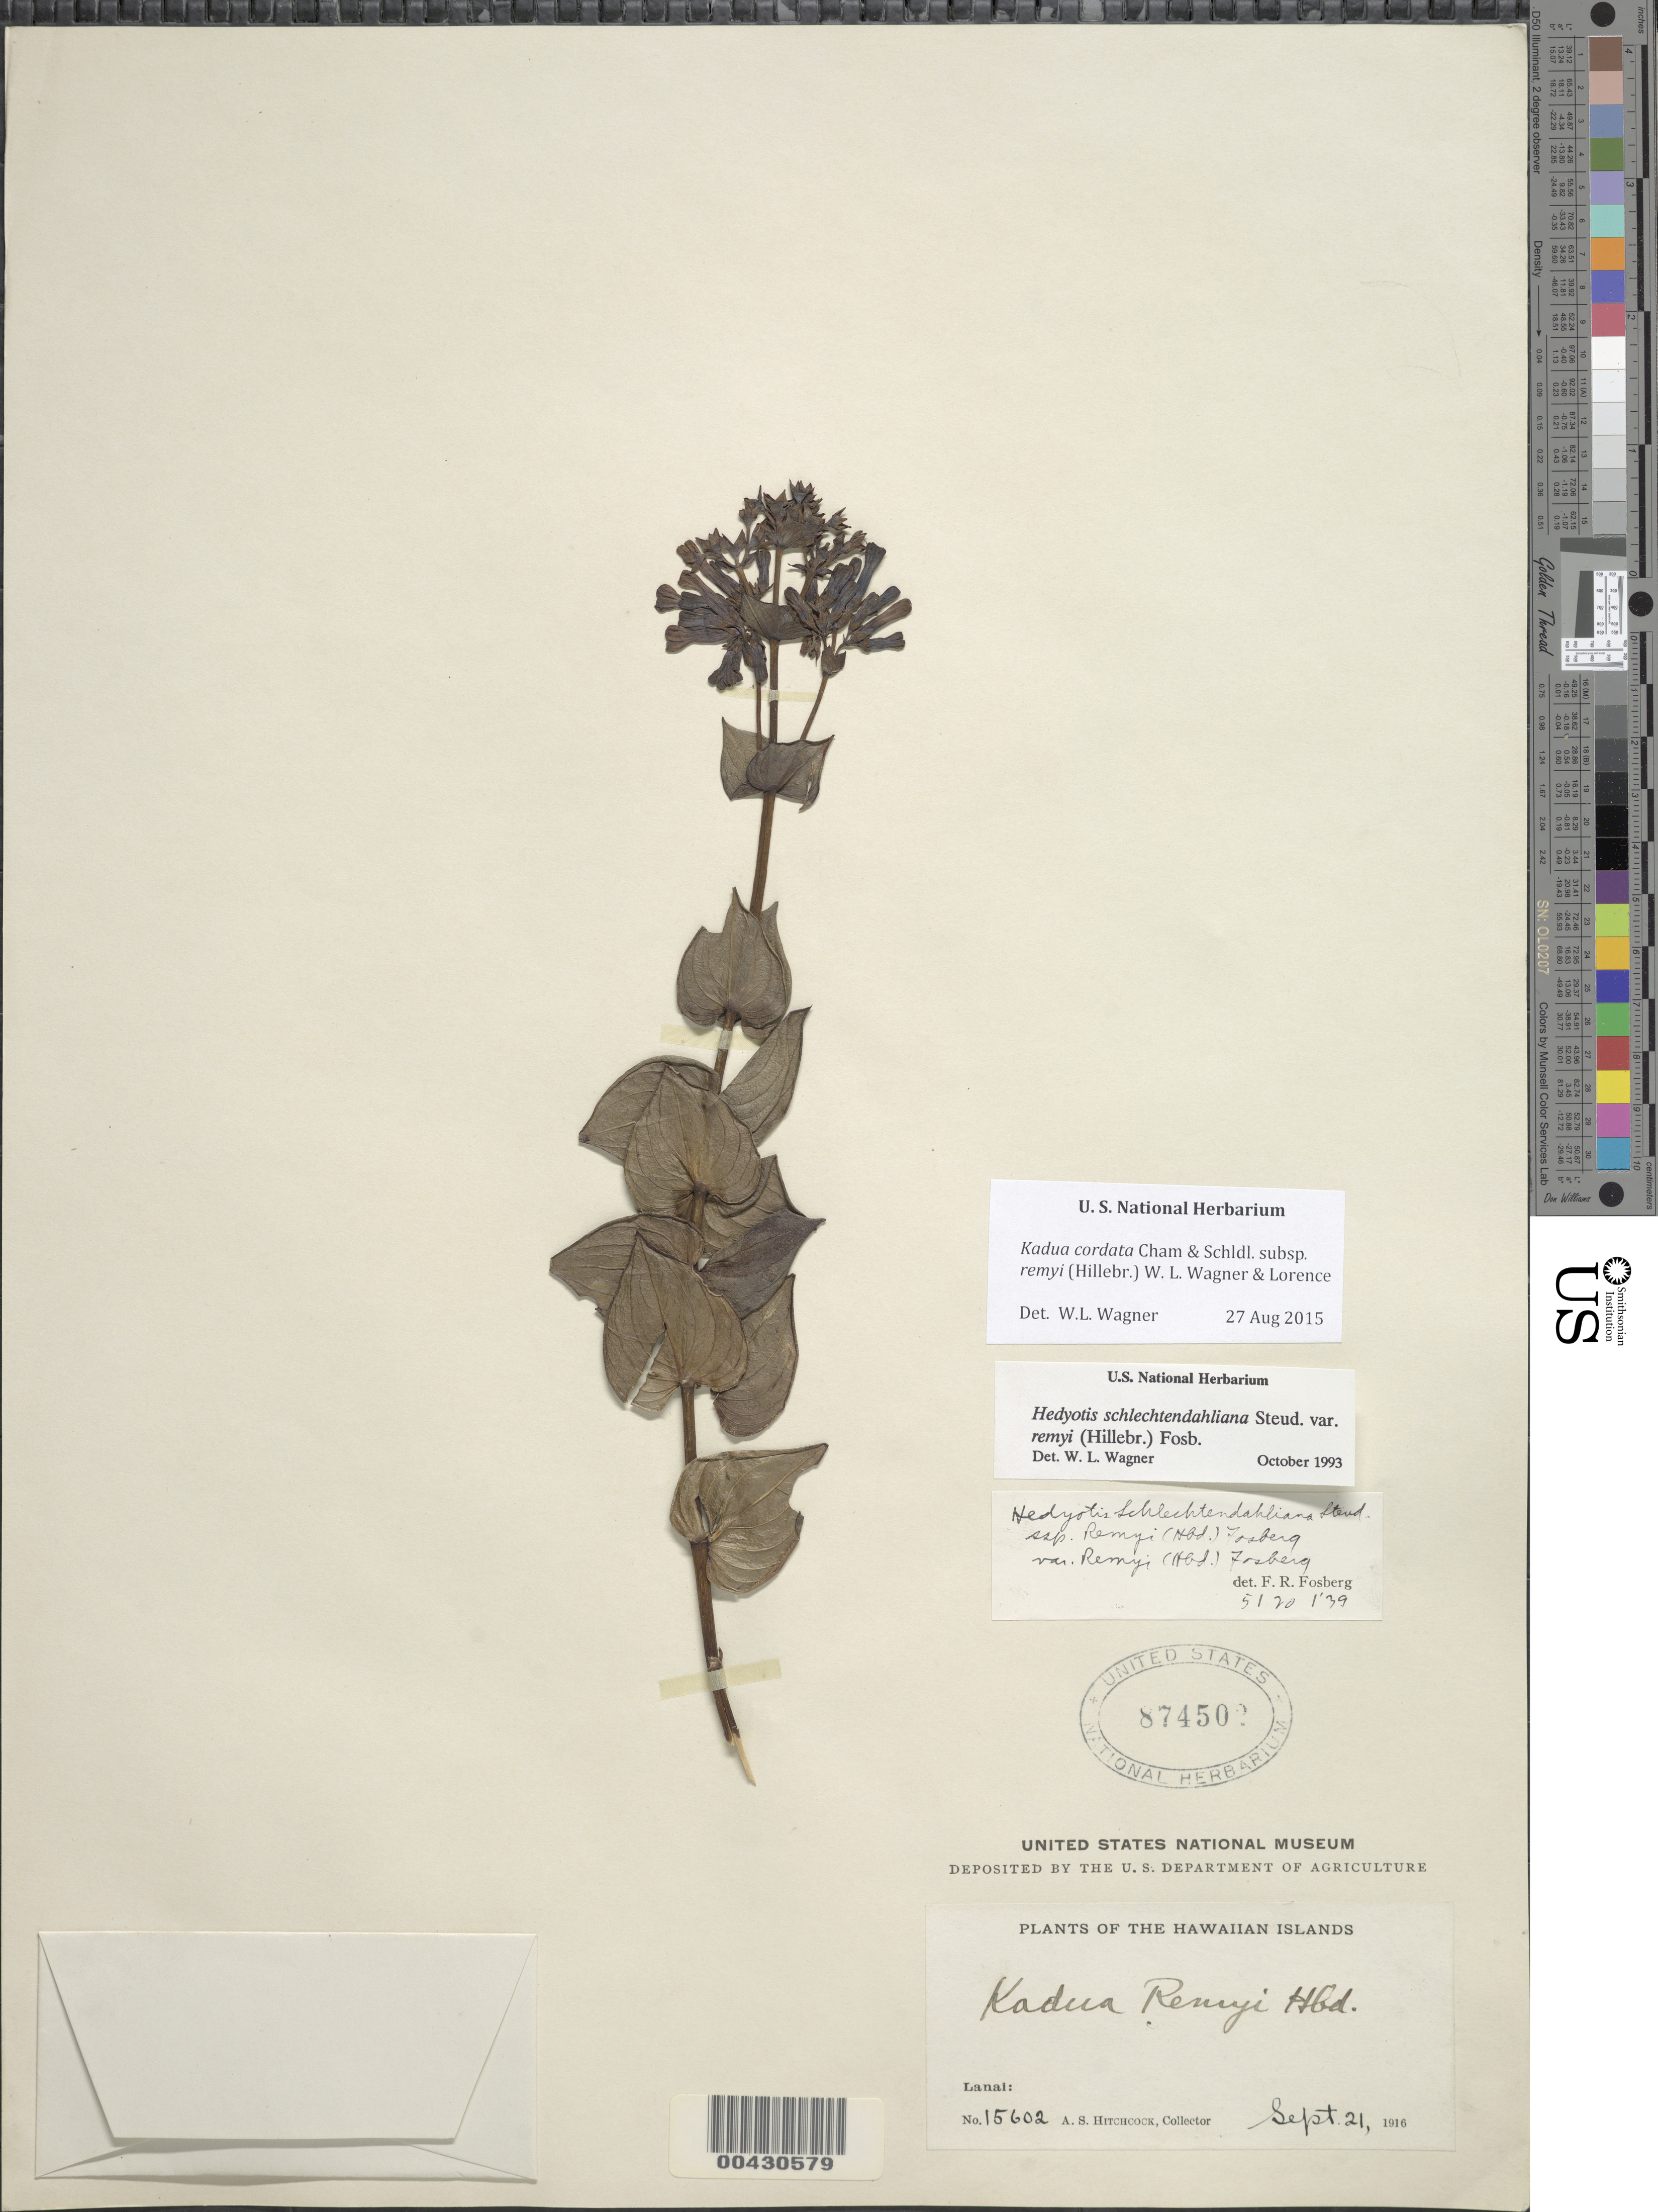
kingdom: Plantae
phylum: Tracheophyta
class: Magnoliopsida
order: Gentianales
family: Rubiaceae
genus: Kadua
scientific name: Kadua cordata subsp. remyi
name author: (Hillebr.) W.L. Wagner & Lorence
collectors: A. S. Hitchcock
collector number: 15602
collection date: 1916-09-21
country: United States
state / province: Hawaii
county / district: Maui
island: Lana'i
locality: Hawaiian Islands. Lanai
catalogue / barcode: US 874502